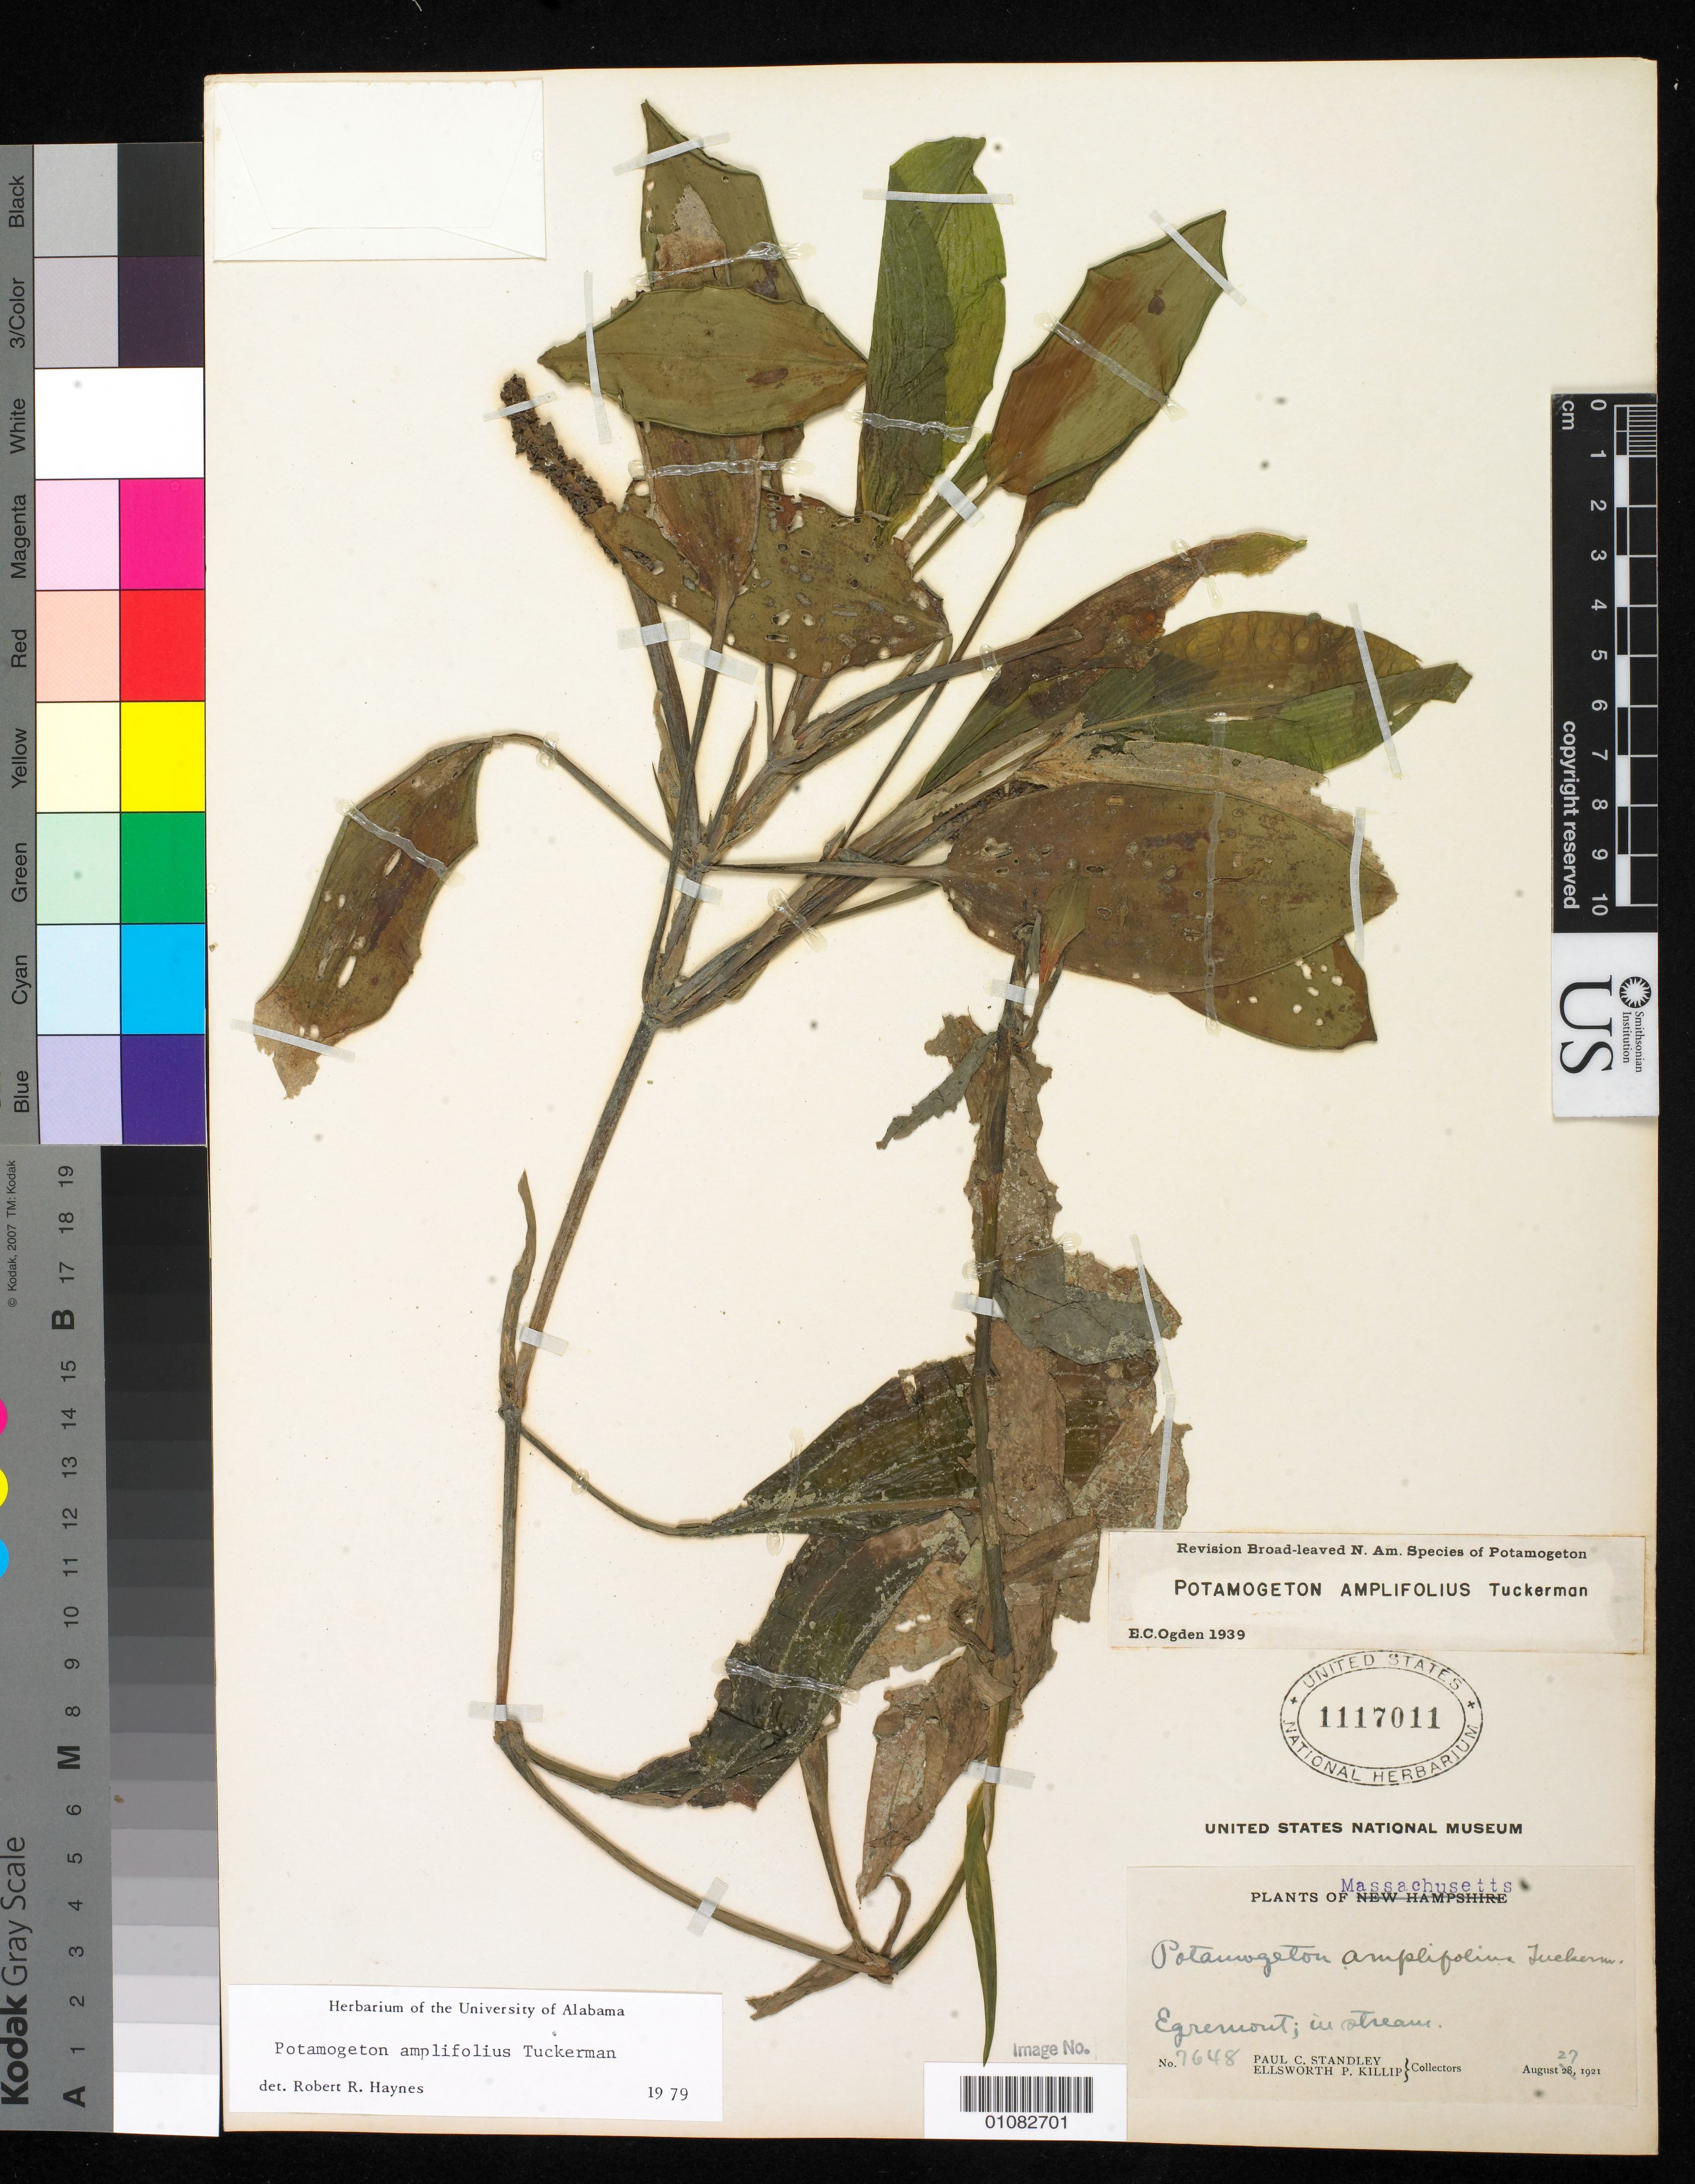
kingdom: Plantae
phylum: Tracheophyta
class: Liliopsida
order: Alismatales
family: Potamogetonaceae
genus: Potamogeton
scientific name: Potamogeton amplifolius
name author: Tuckerm.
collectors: P. C. Standley & E. P. Killip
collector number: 7648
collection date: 1921-08-27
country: United States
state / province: Massachusetts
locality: Egremont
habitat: In stream.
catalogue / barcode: US 1117011